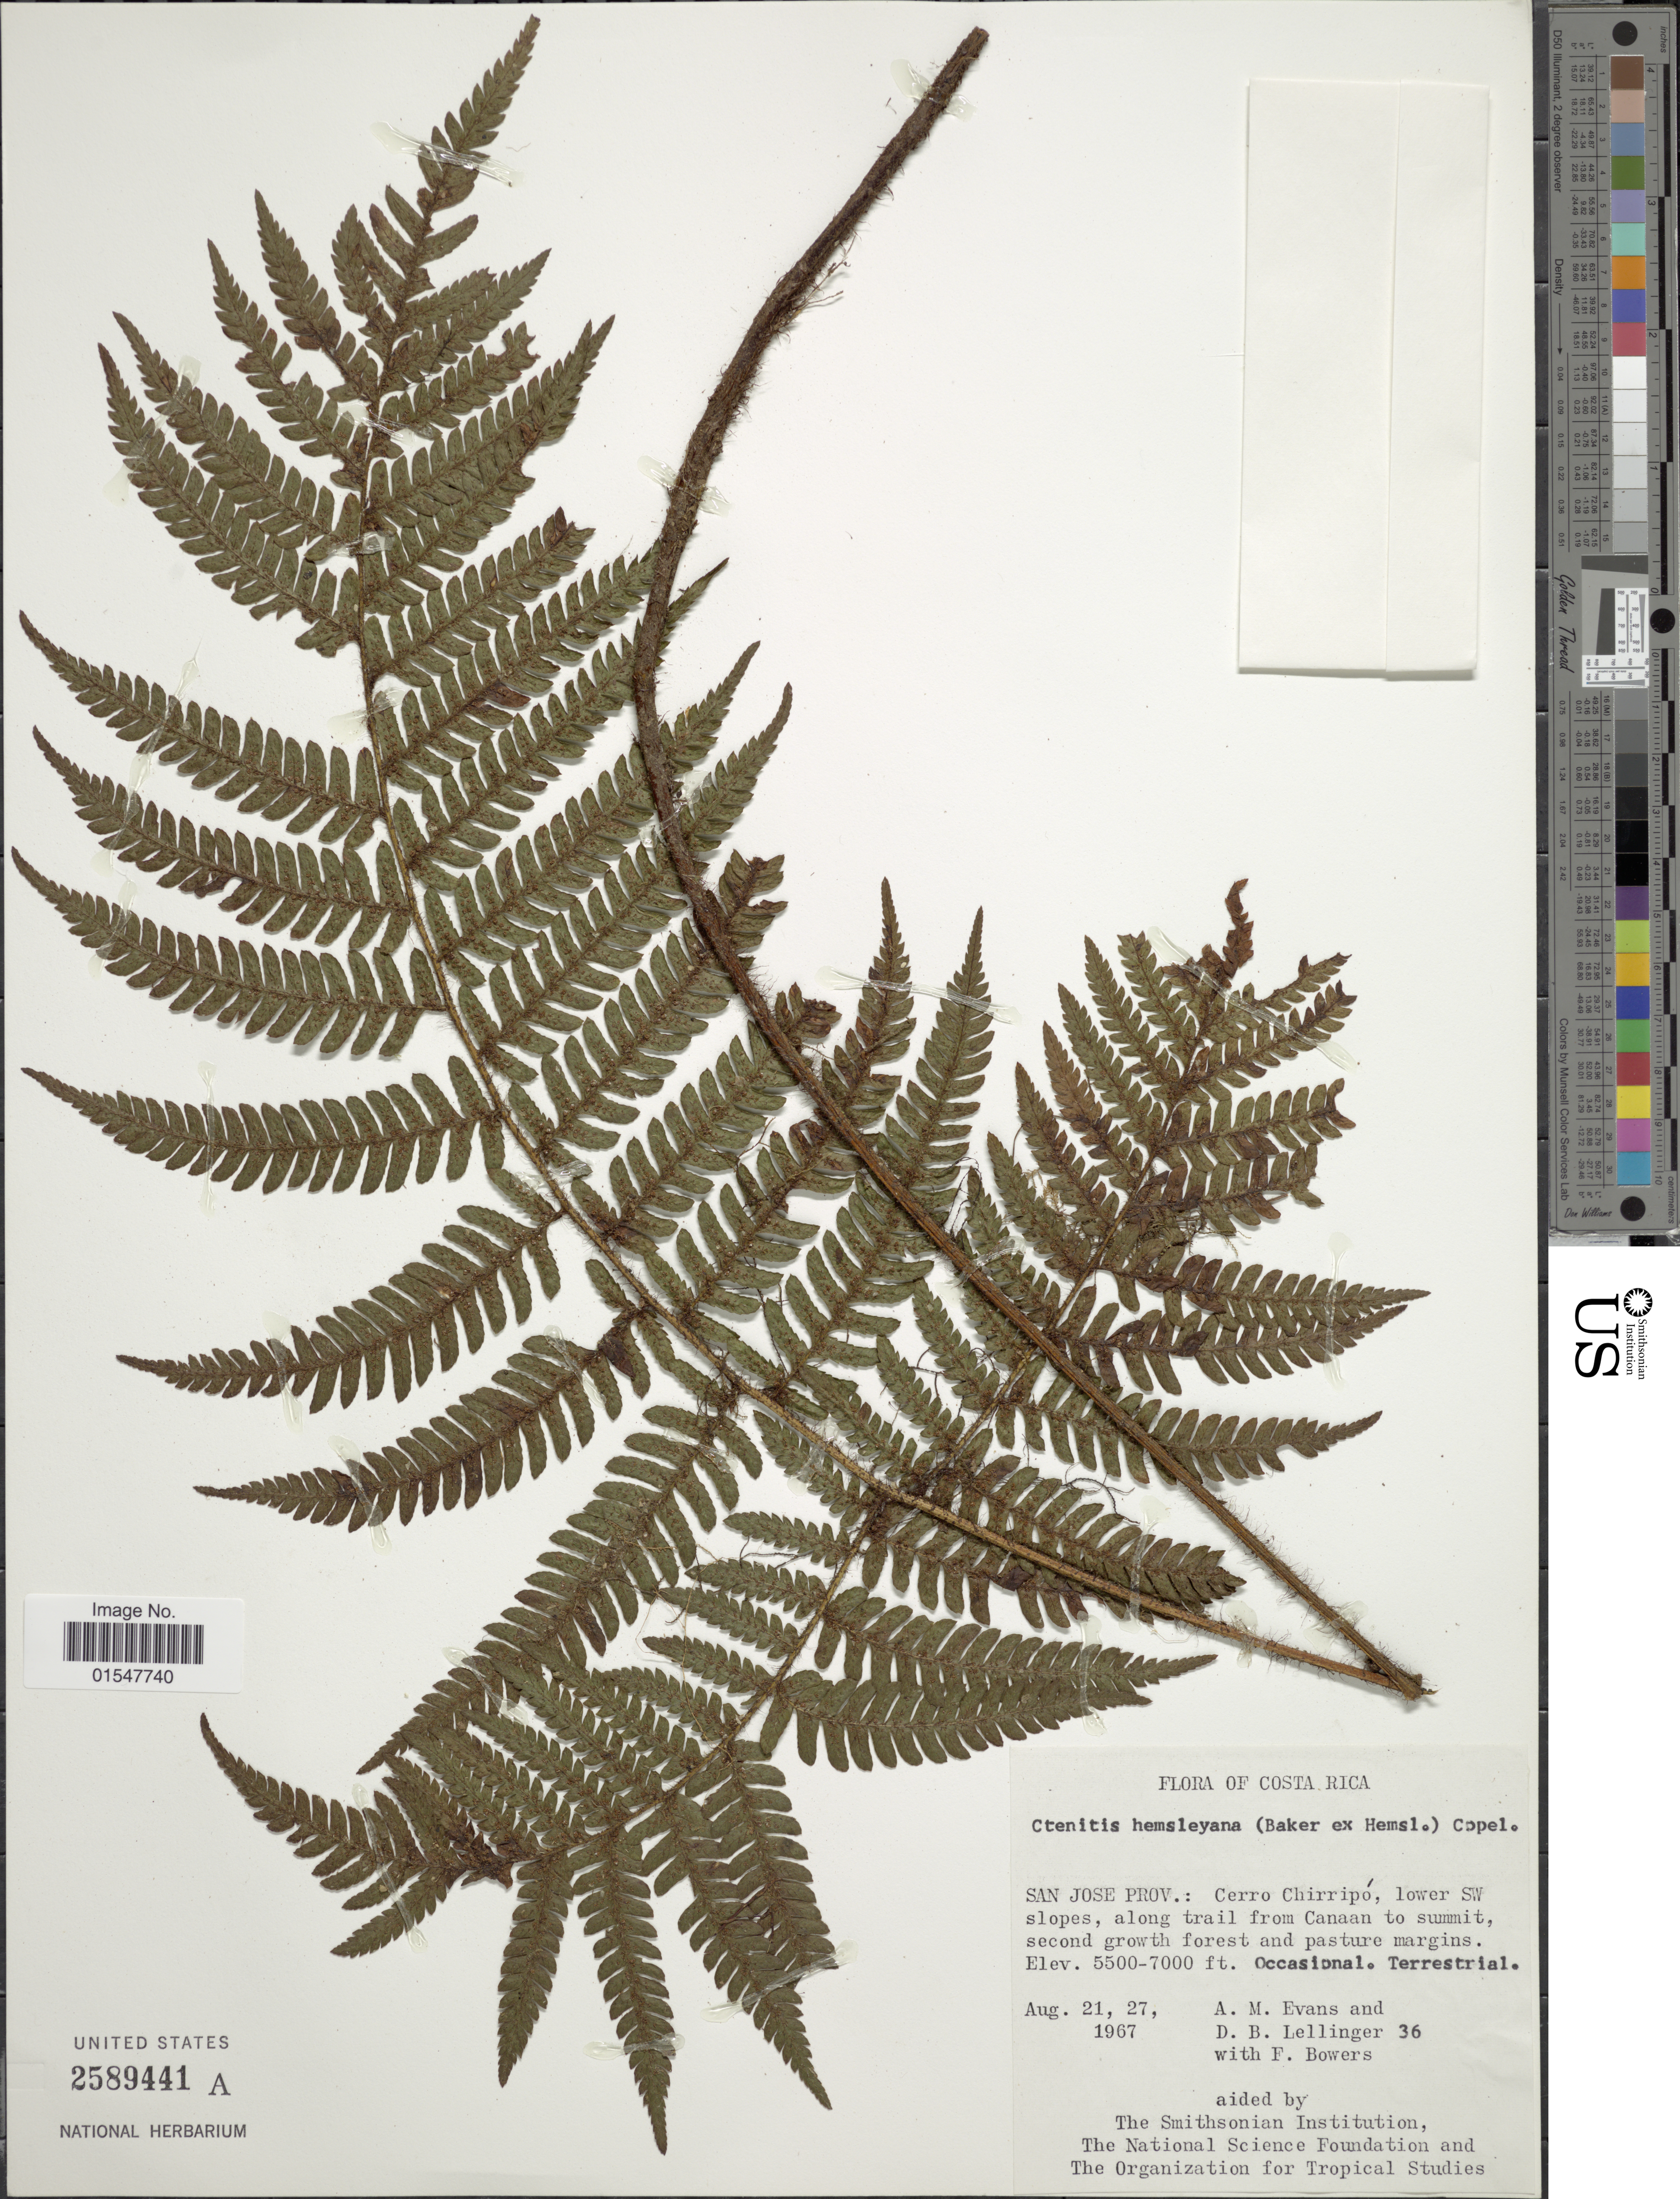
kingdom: Plantae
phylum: Tracheophyta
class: Polypodiopsida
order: Polypodiales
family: Dryopteridaceae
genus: Ctenitis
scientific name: Ctenitis hemsleyana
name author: (Baker ex Hemsl.) Copel.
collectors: A. M. Evans, D. B. Lellinger & F. Bowers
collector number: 36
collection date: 1967-08-21/1967-08-27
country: Costa Rica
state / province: San José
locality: San Jose Prov.: Cerro Chirripo, lower SW slopes, along trail Canaan to summit, second growth forest and pasture margins.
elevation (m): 1676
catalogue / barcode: US 2589441A